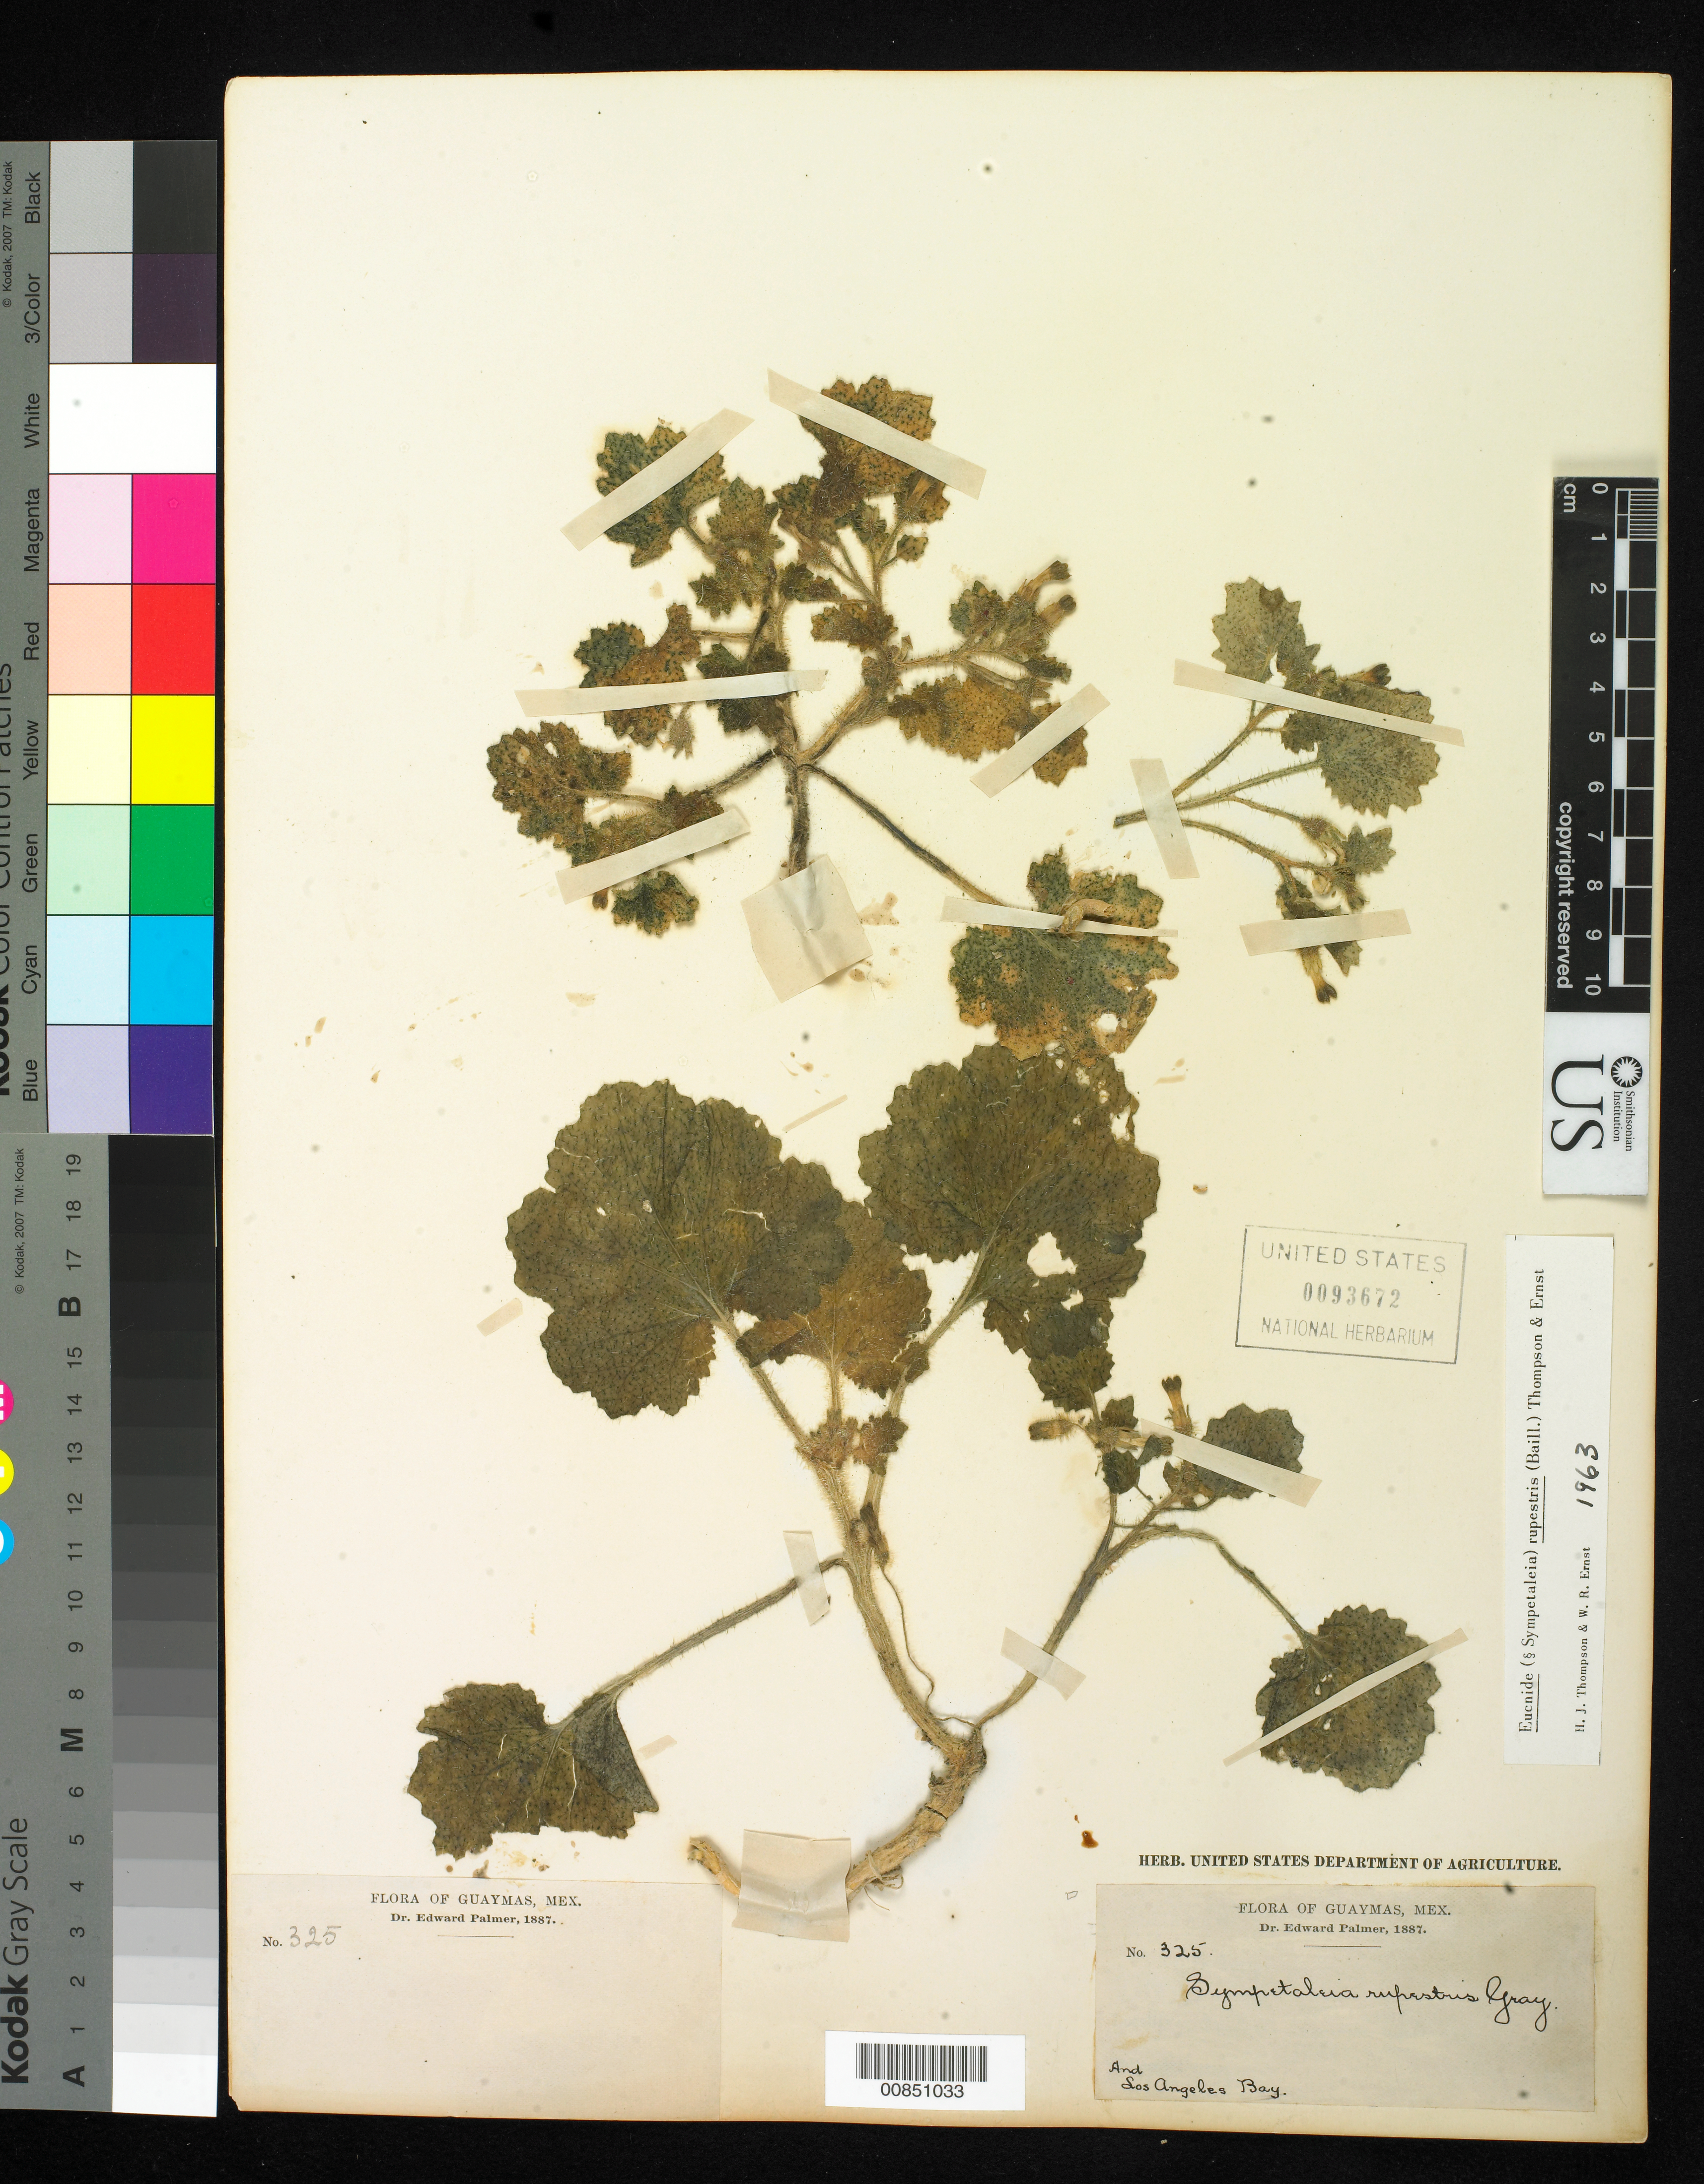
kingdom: Plantae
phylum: Tracheophyta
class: Magnoliopsida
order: Cornales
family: Loasaceae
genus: Eucnide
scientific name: Eucnide rupestris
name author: (Baill.) H.J. Thomps. & W.R. Ernst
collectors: E. Palmer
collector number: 325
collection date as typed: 1887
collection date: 1887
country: Mexico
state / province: Baja California Norte / Sonora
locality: Guaymas, Sonora and Los Angeles Bay, Baja California.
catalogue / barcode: US 93672